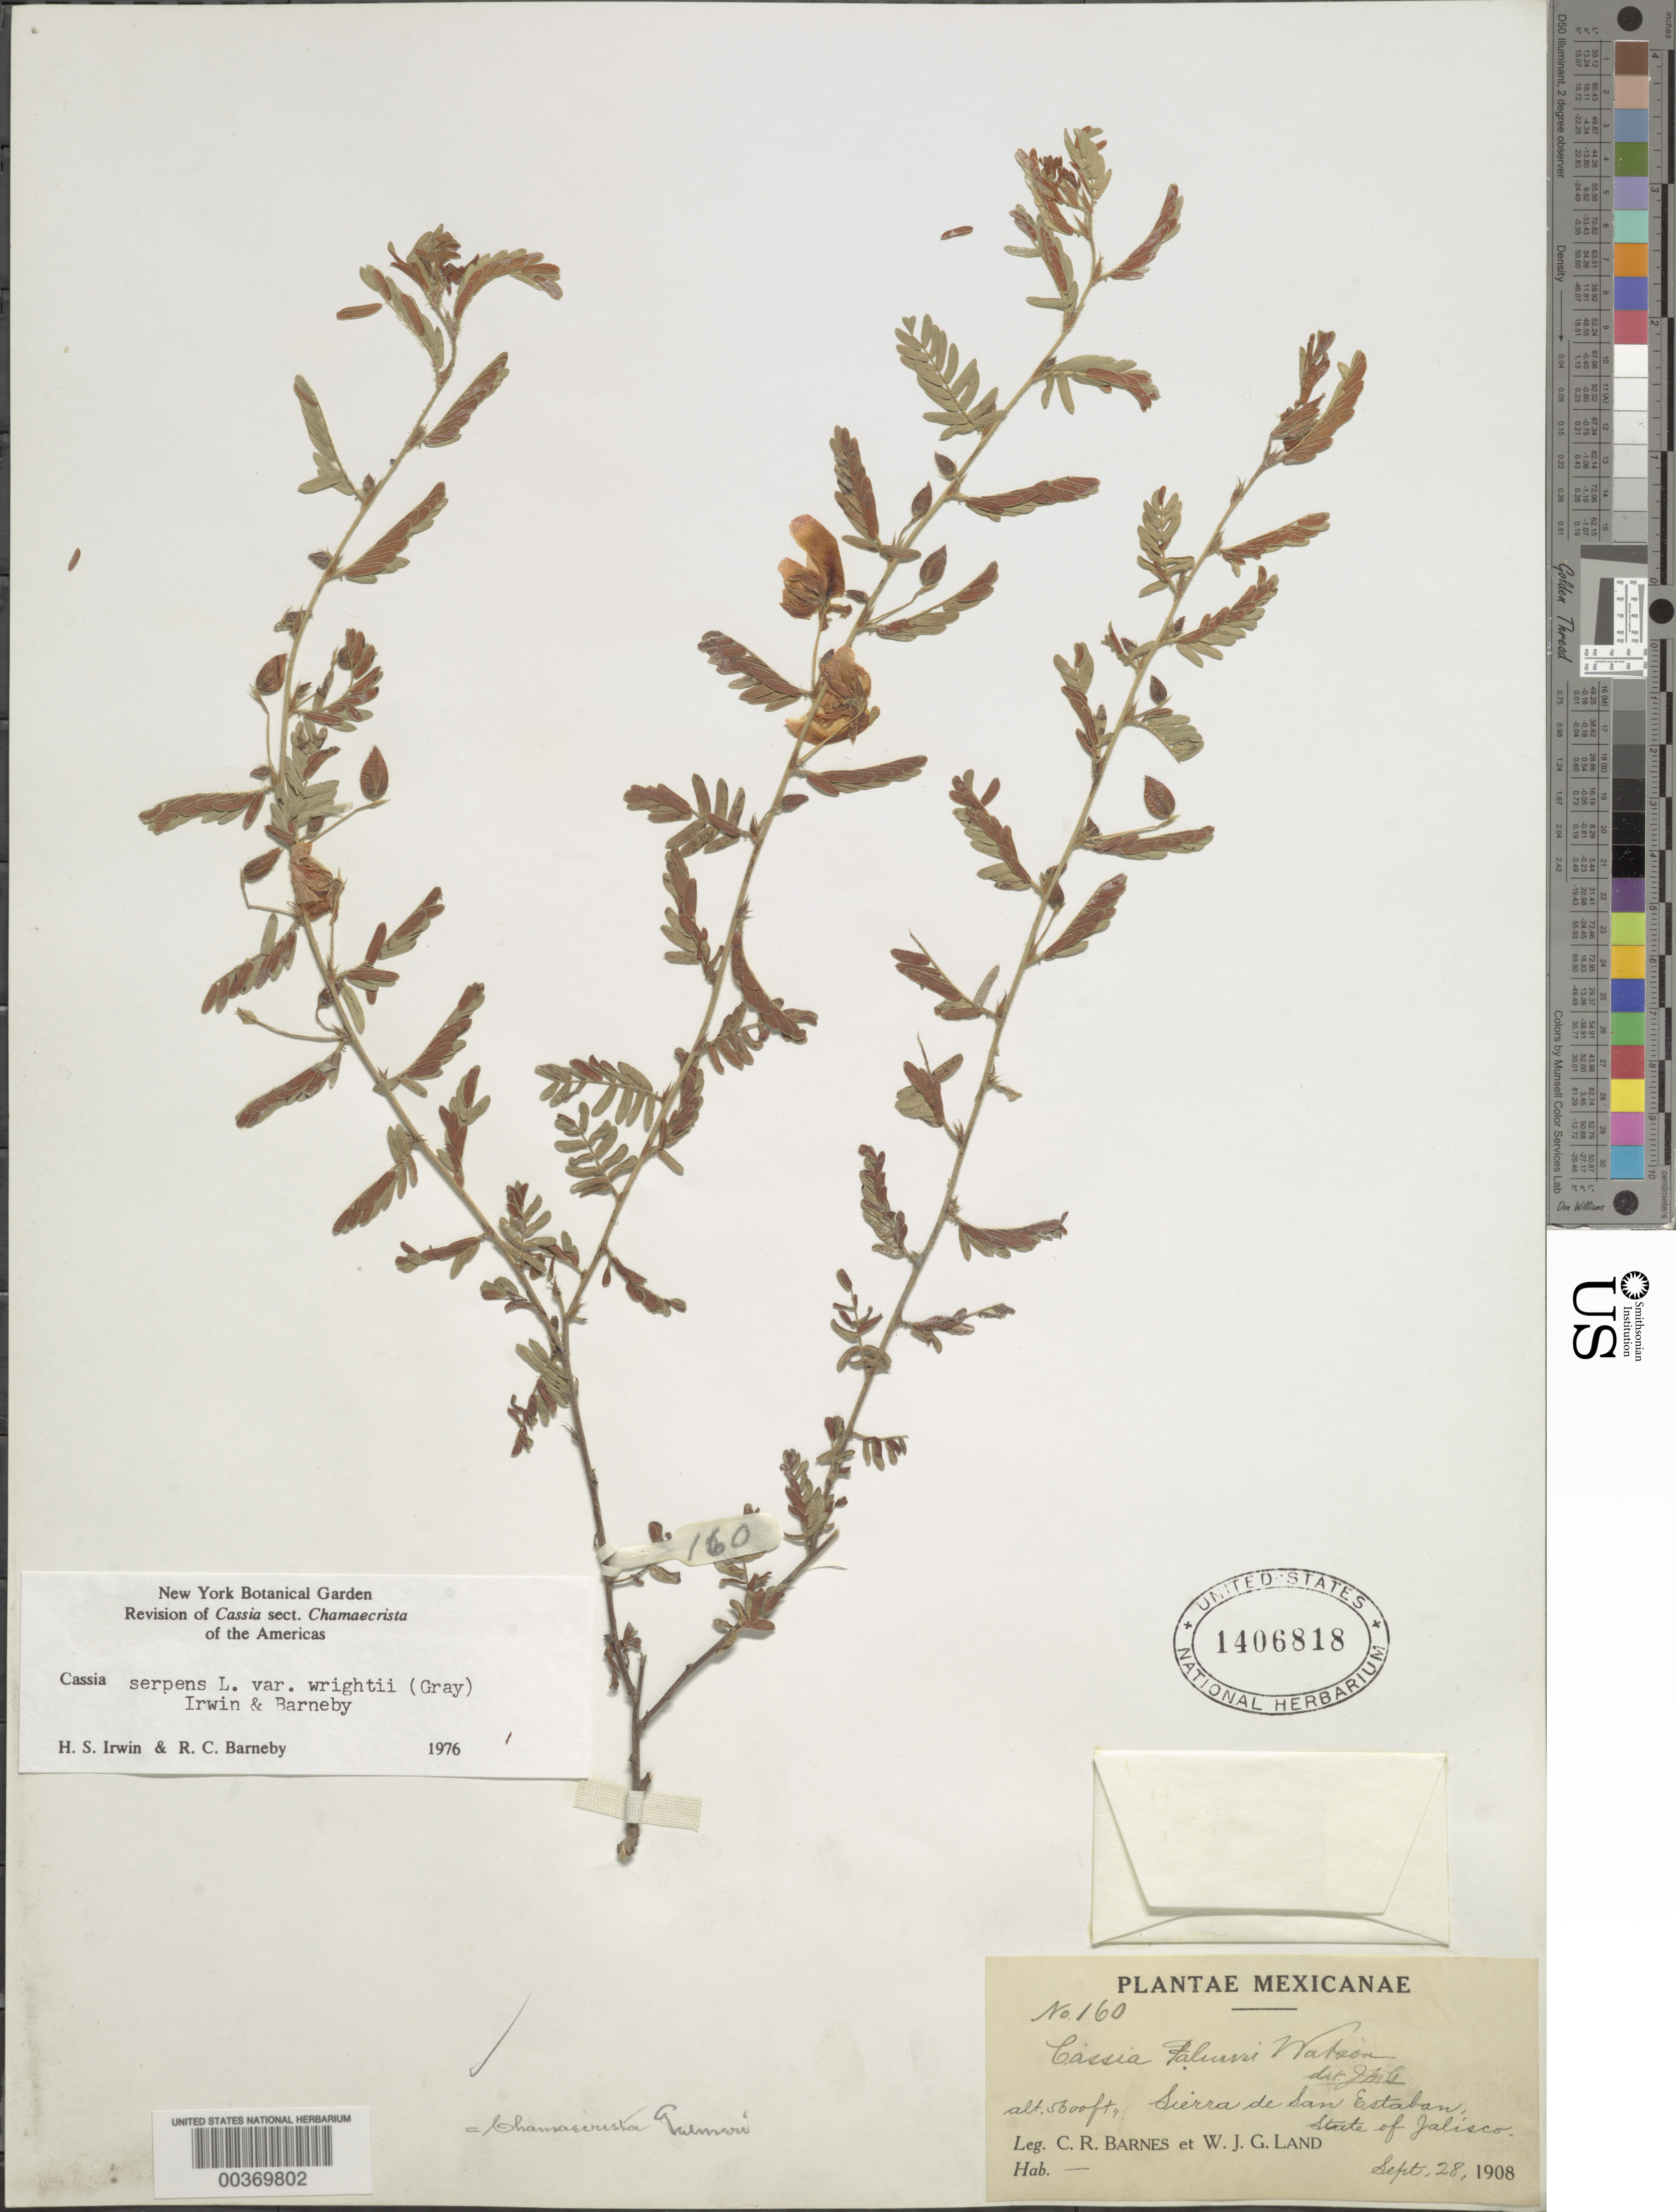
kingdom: Plantae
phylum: Tracheophyta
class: Magnoliopsida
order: Fabales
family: Fabaceae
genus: Chamaecrista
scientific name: Chamaecrista serpens var. wrightii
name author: (A. Gray) H.S. Irwin & Barneby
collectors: C. R. Barnes & W. J. G. Land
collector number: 160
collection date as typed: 28 Sep 1908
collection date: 1908-09-28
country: Mexico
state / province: Jalisco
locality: Sierra de San Estaban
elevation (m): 1707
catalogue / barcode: US 1406818